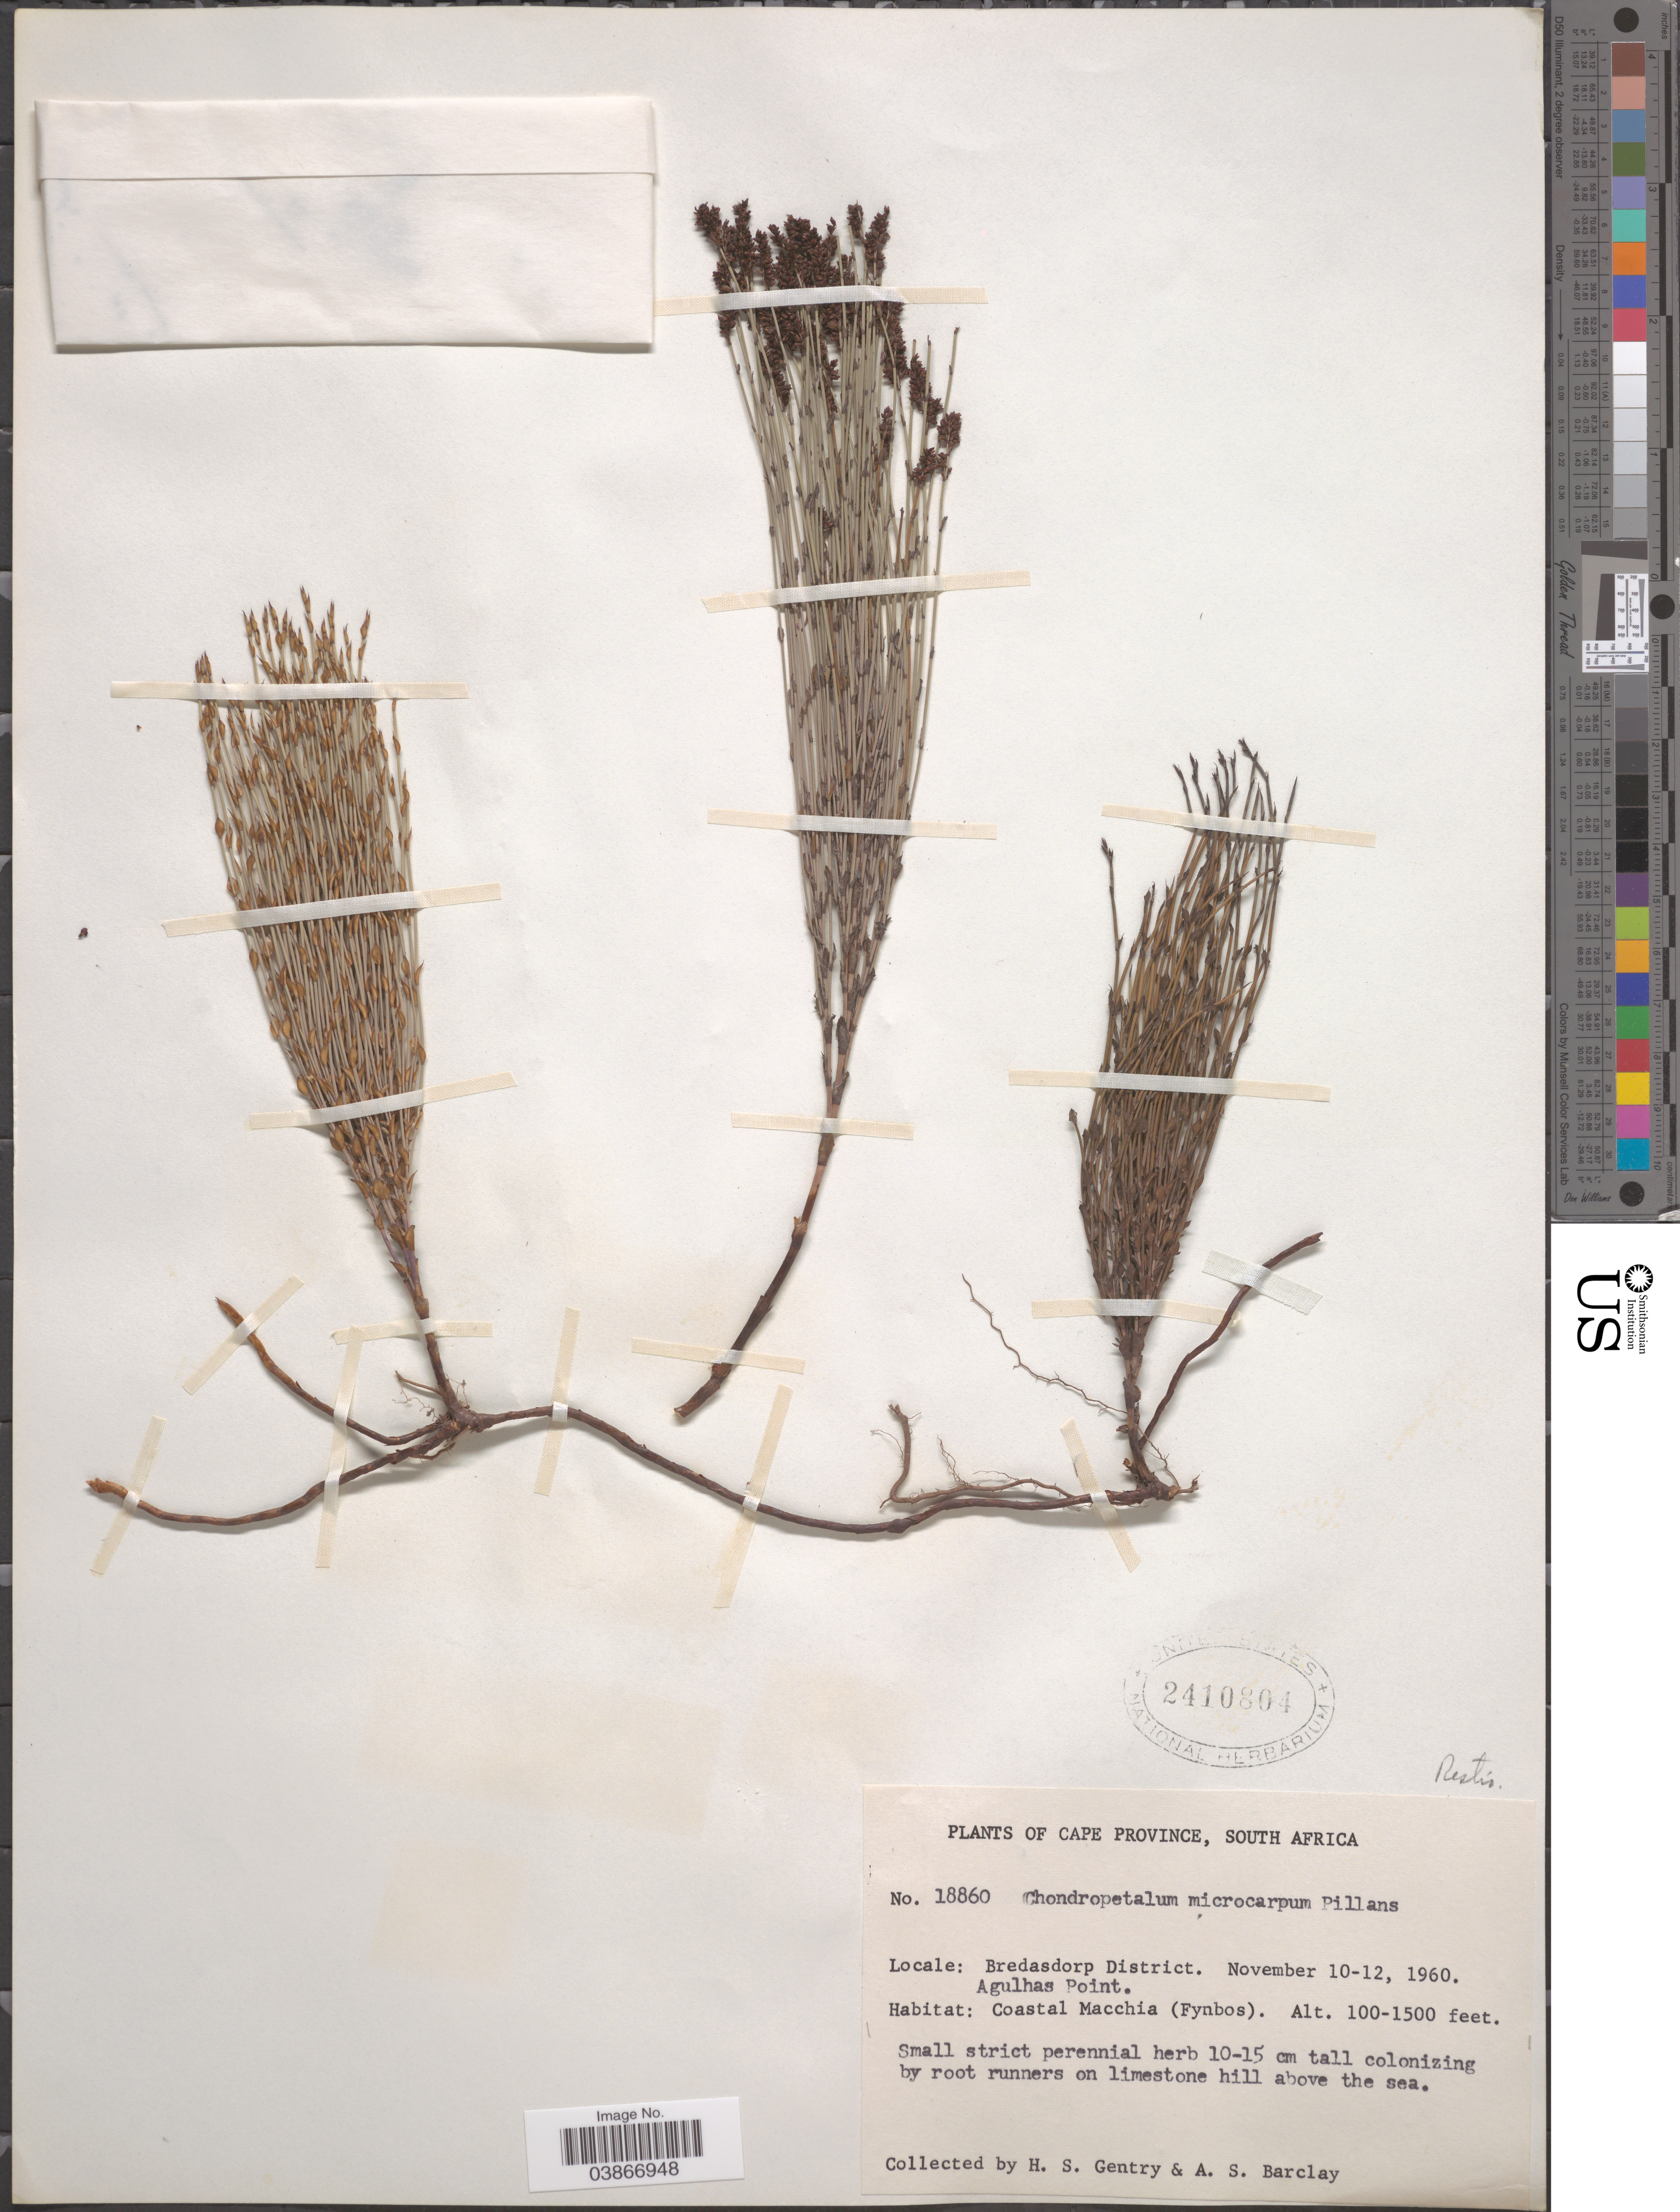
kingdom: Plantae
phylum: Tracheophyta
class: Liliopsida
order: Poales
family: Restionaceae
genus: Elegia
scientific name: Elegia microcarpa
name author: (Kunth) Moline & H.P. Linder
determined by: Strong, Mark T., (BOT), Smithsonian Institution - National Museum of Natural History (UNITED STATES)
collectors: H. S. Gentry & A. S. Barclay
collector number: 18860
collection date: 1960-11-10/1960-11-12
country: South Africa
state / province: Western Cape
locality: Bredasdorp District. Agulhas Point. On limestone hill above the sea.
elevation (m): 30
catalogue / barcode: US 2410804